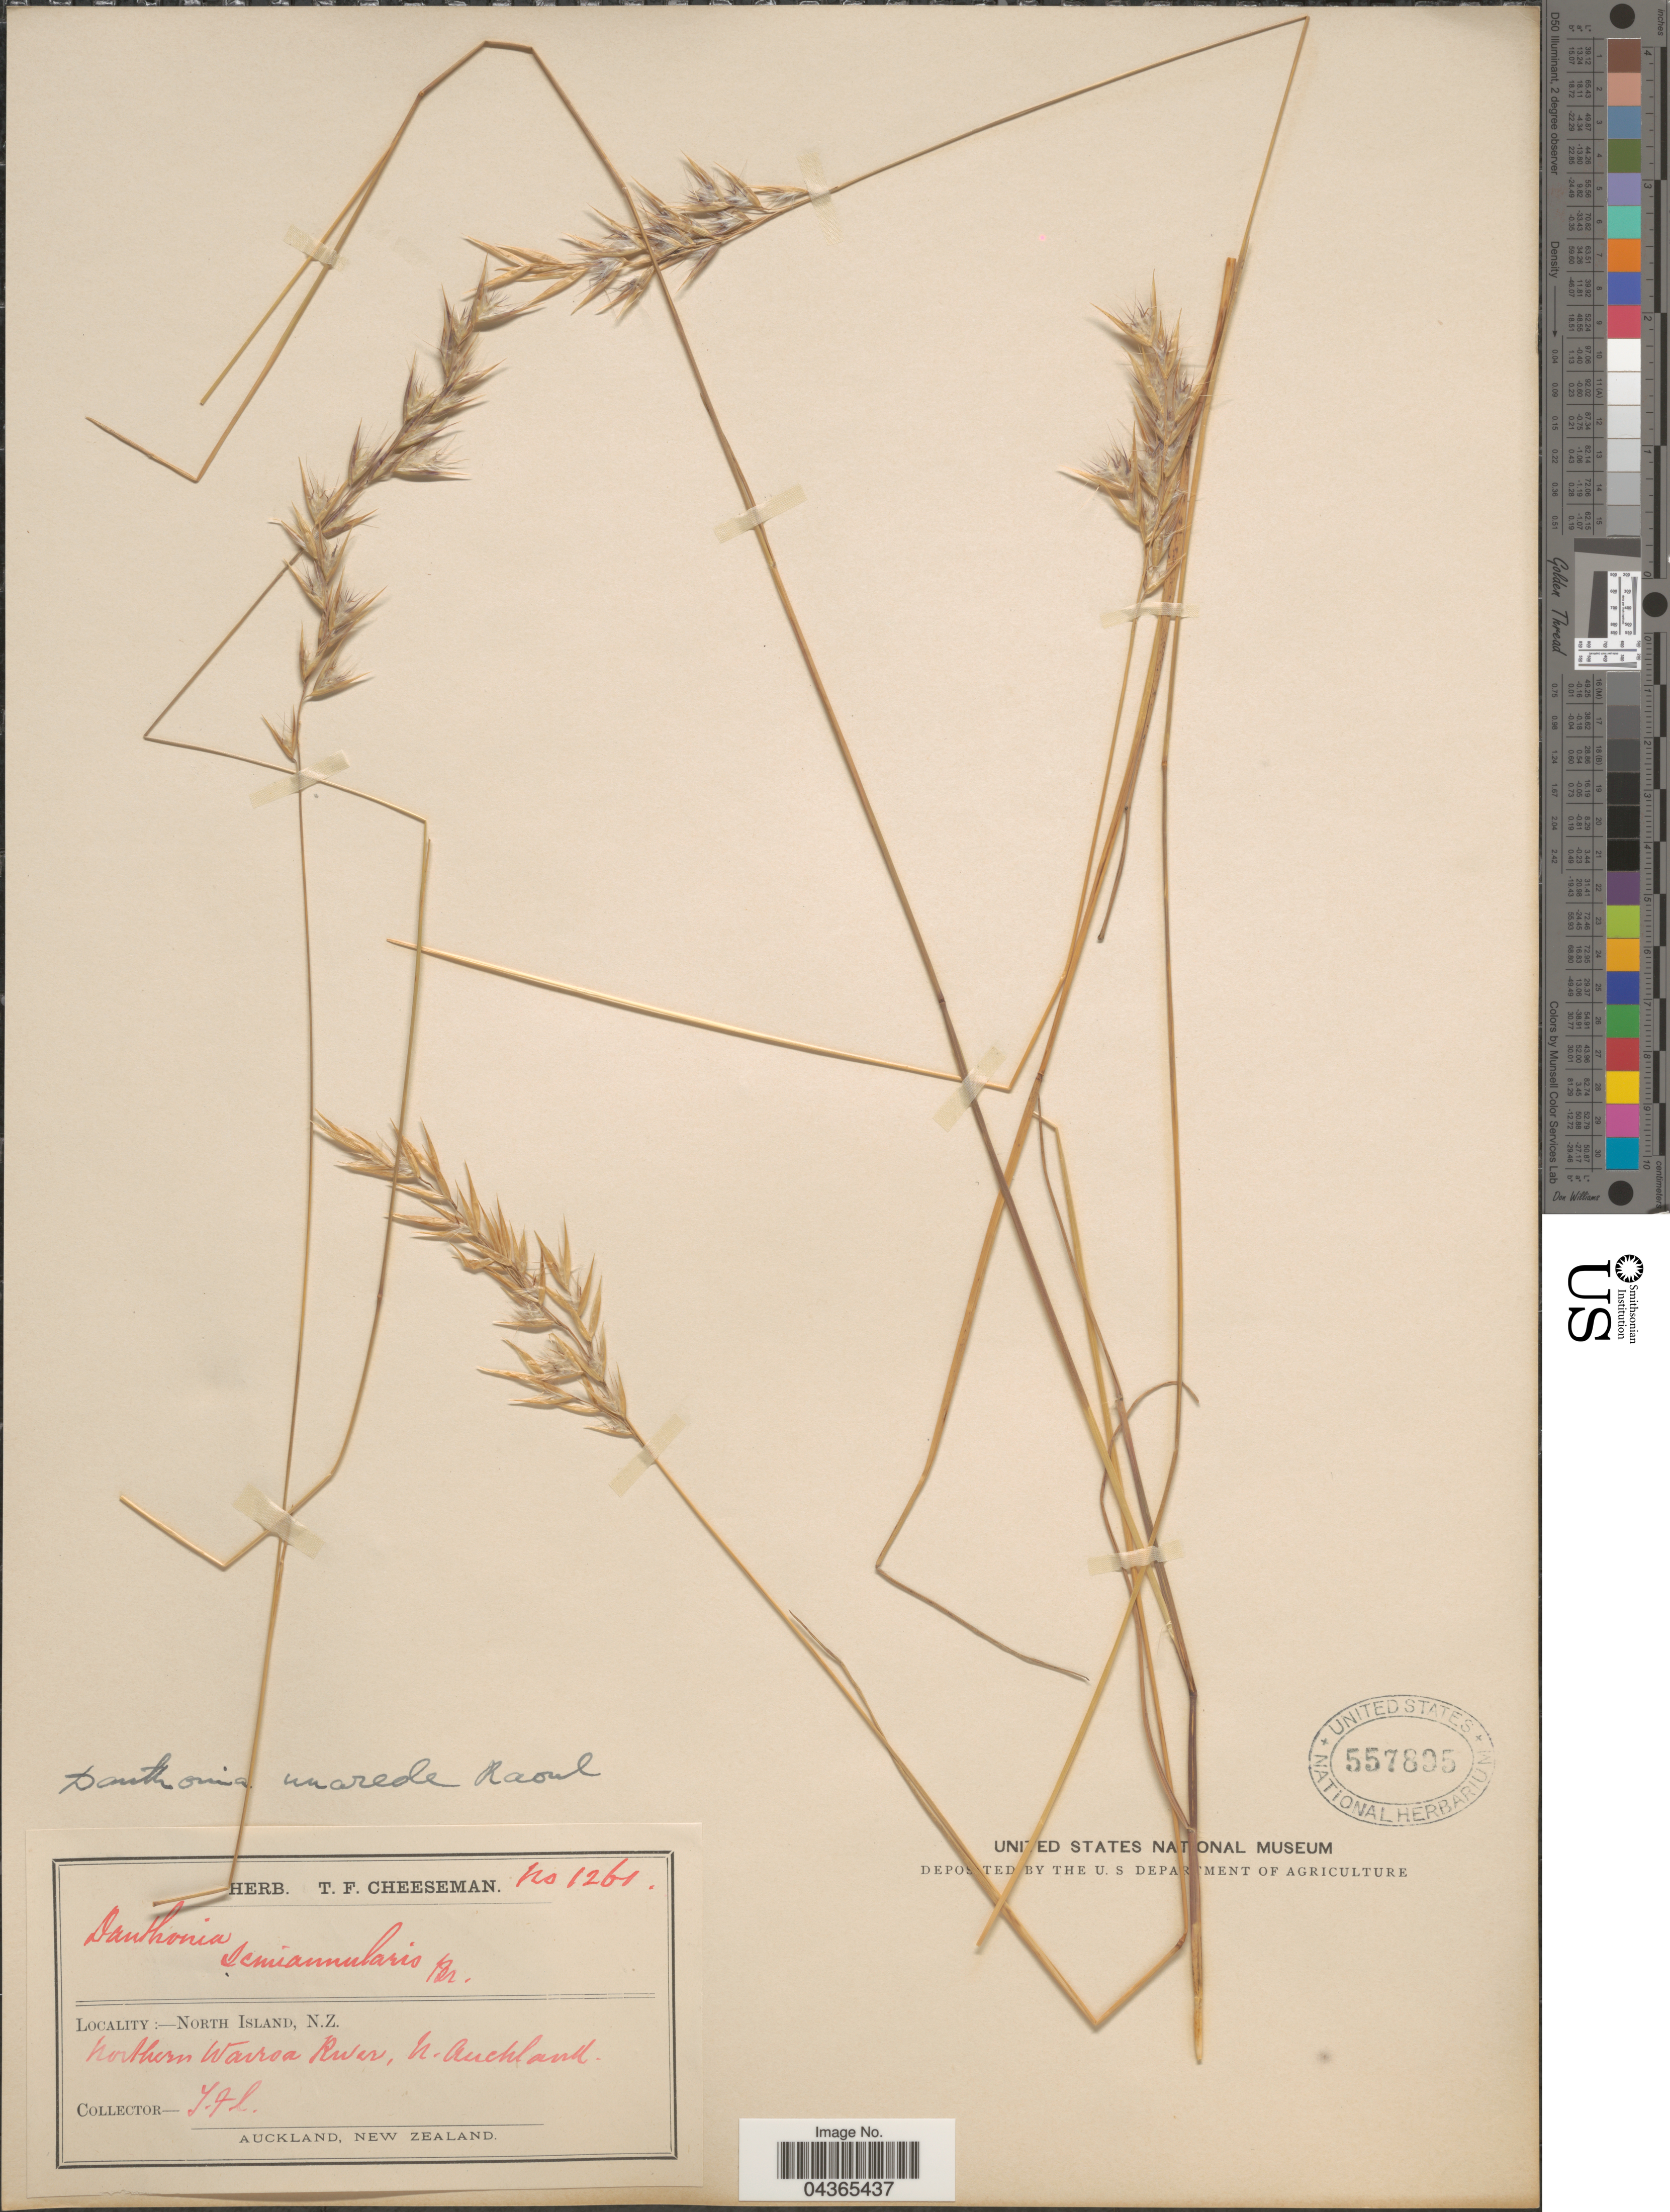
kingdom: Plantae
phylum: Tracheophyta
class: Liliopsida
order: Poales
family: Poaceae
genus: Rytidosperma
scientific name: Rytidosperma unarede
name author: (M. Raoul) Connor & Edgar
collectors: T. F. Cheeseman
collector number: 1261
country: New Zealand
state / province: Auckland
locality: North Island. Northern Wairoa River, N.Auckland.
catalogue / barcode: US 557895